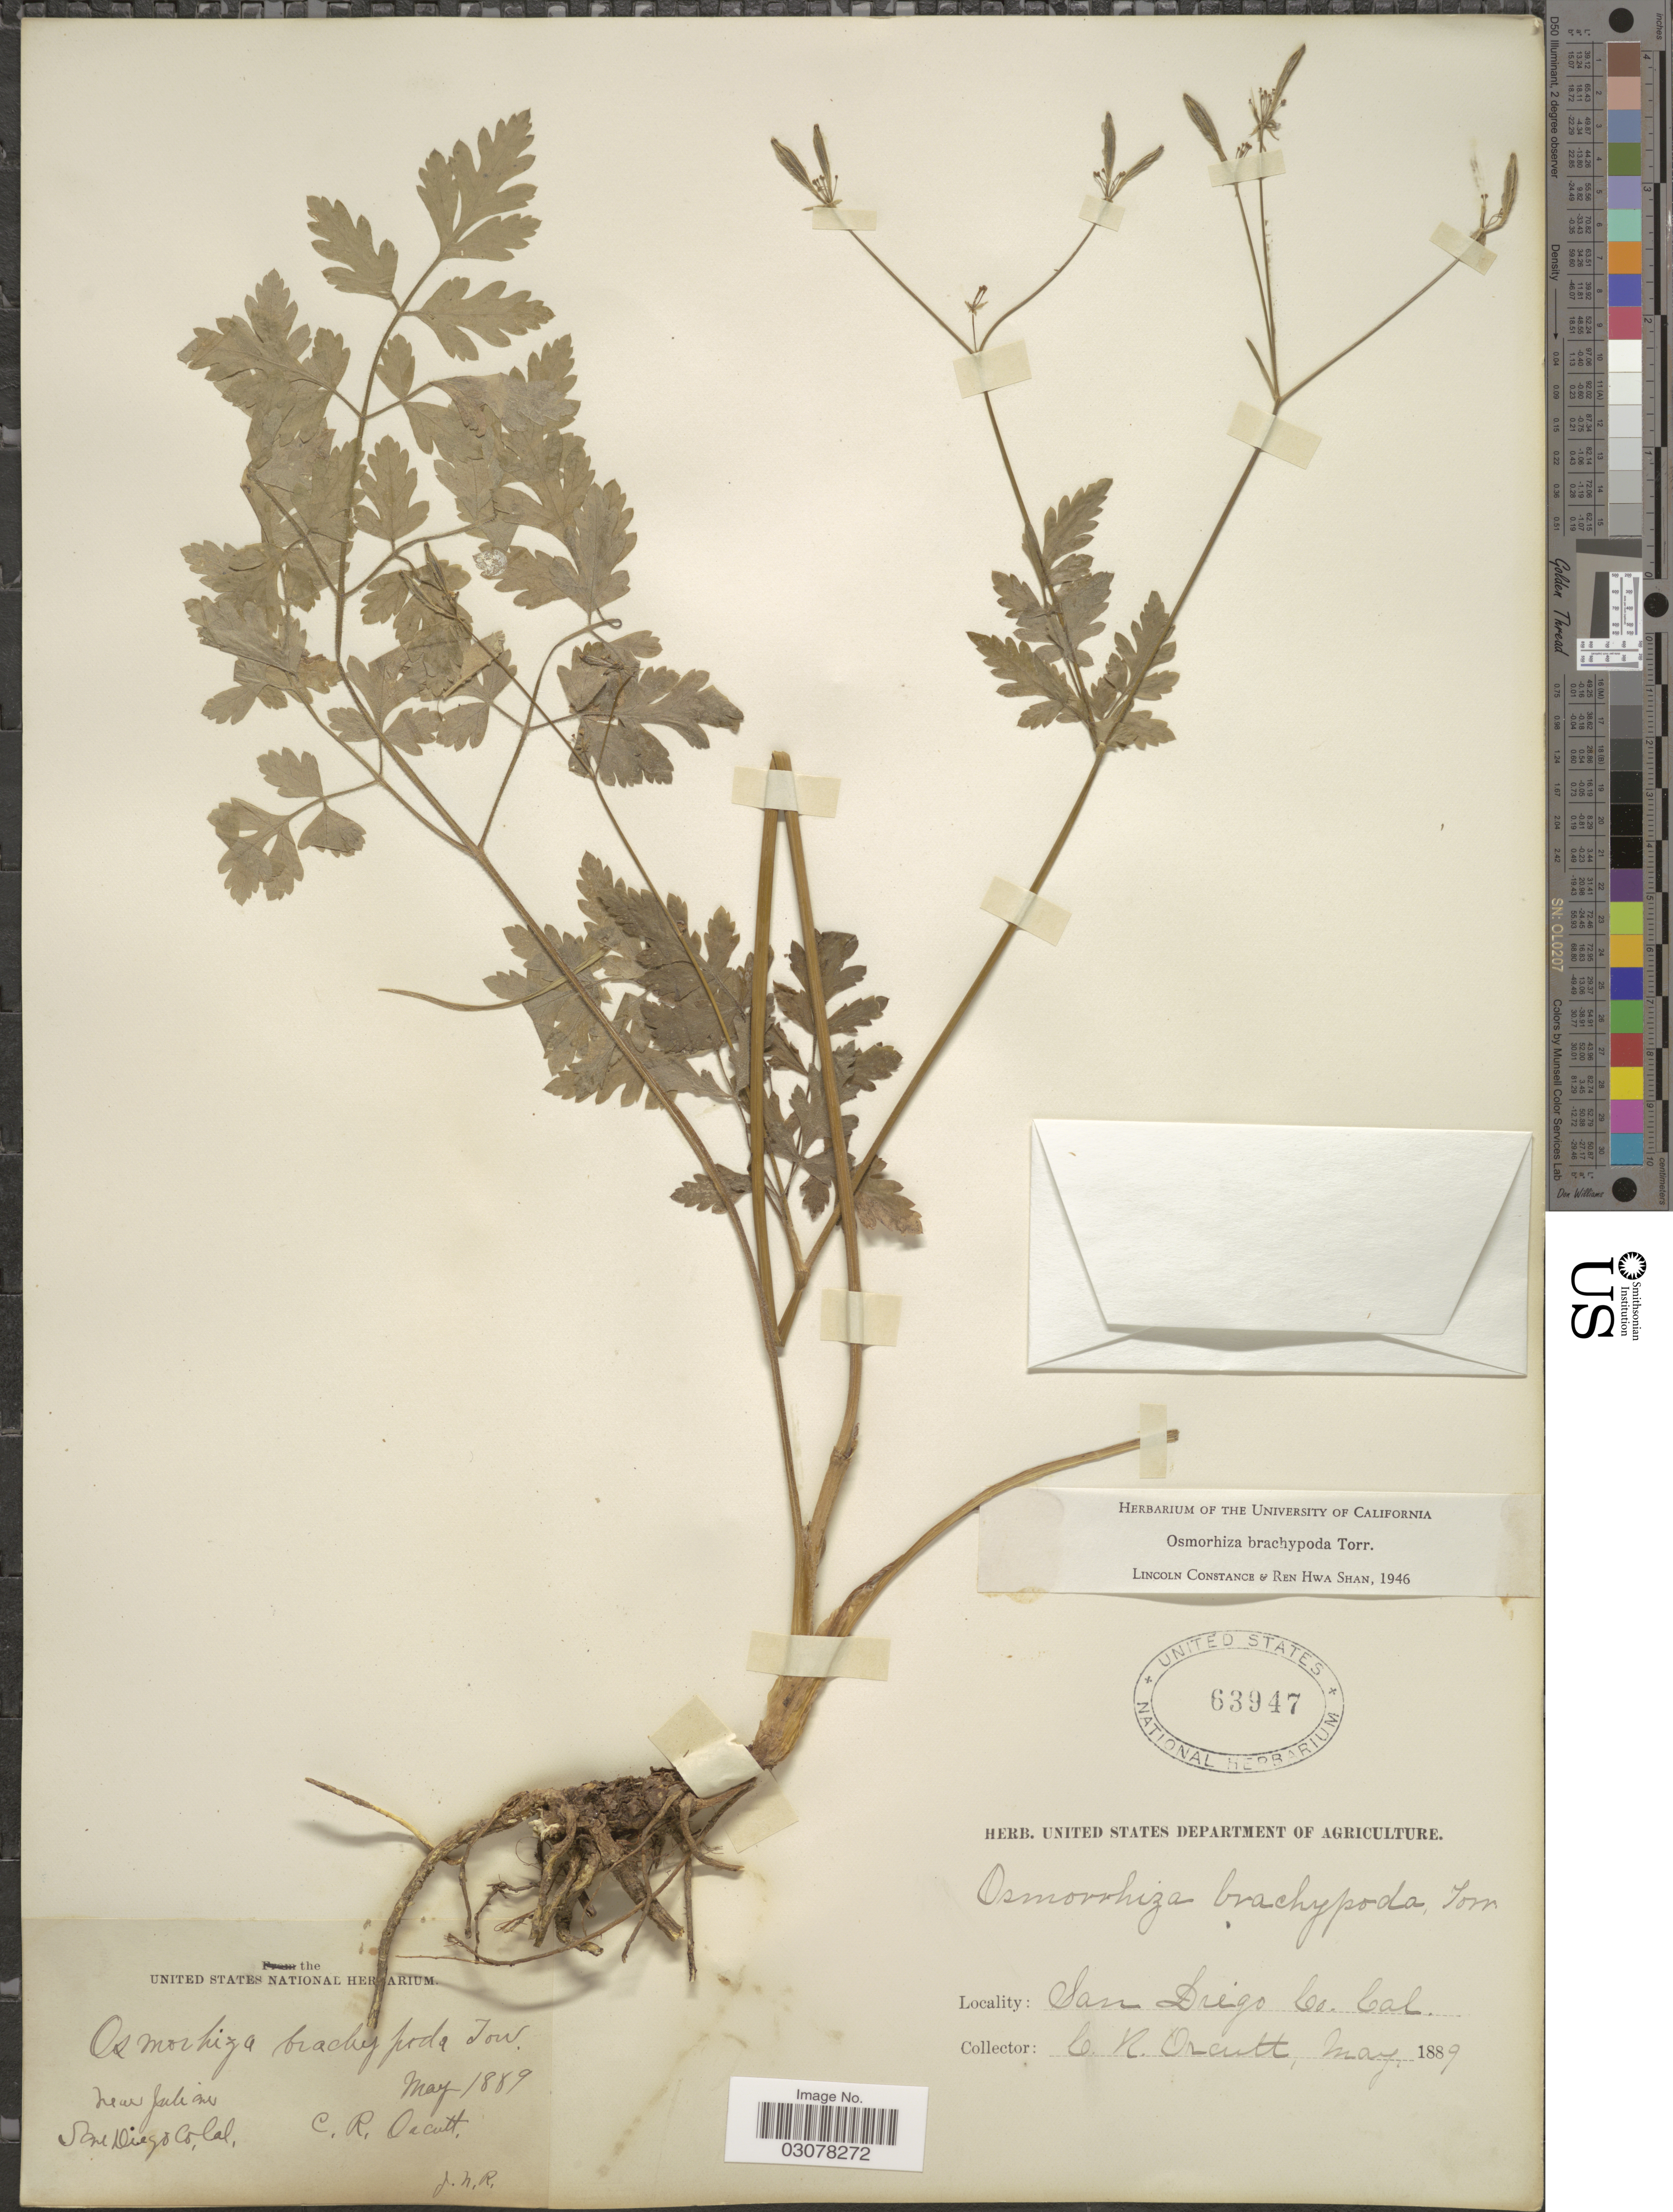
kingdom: Plantae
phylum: Tracheophyta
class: Magnoliopsida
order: Apiales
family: Apiaceae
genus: Osmorhiza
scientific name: Osmorhiza brachypoda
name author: Torr. ex Durand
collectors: C. R. Orcutt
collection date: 1889-05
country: United States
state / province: California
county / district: San Diego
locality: Near Julian. San Diego Co. Cal.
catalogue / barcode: US 63947